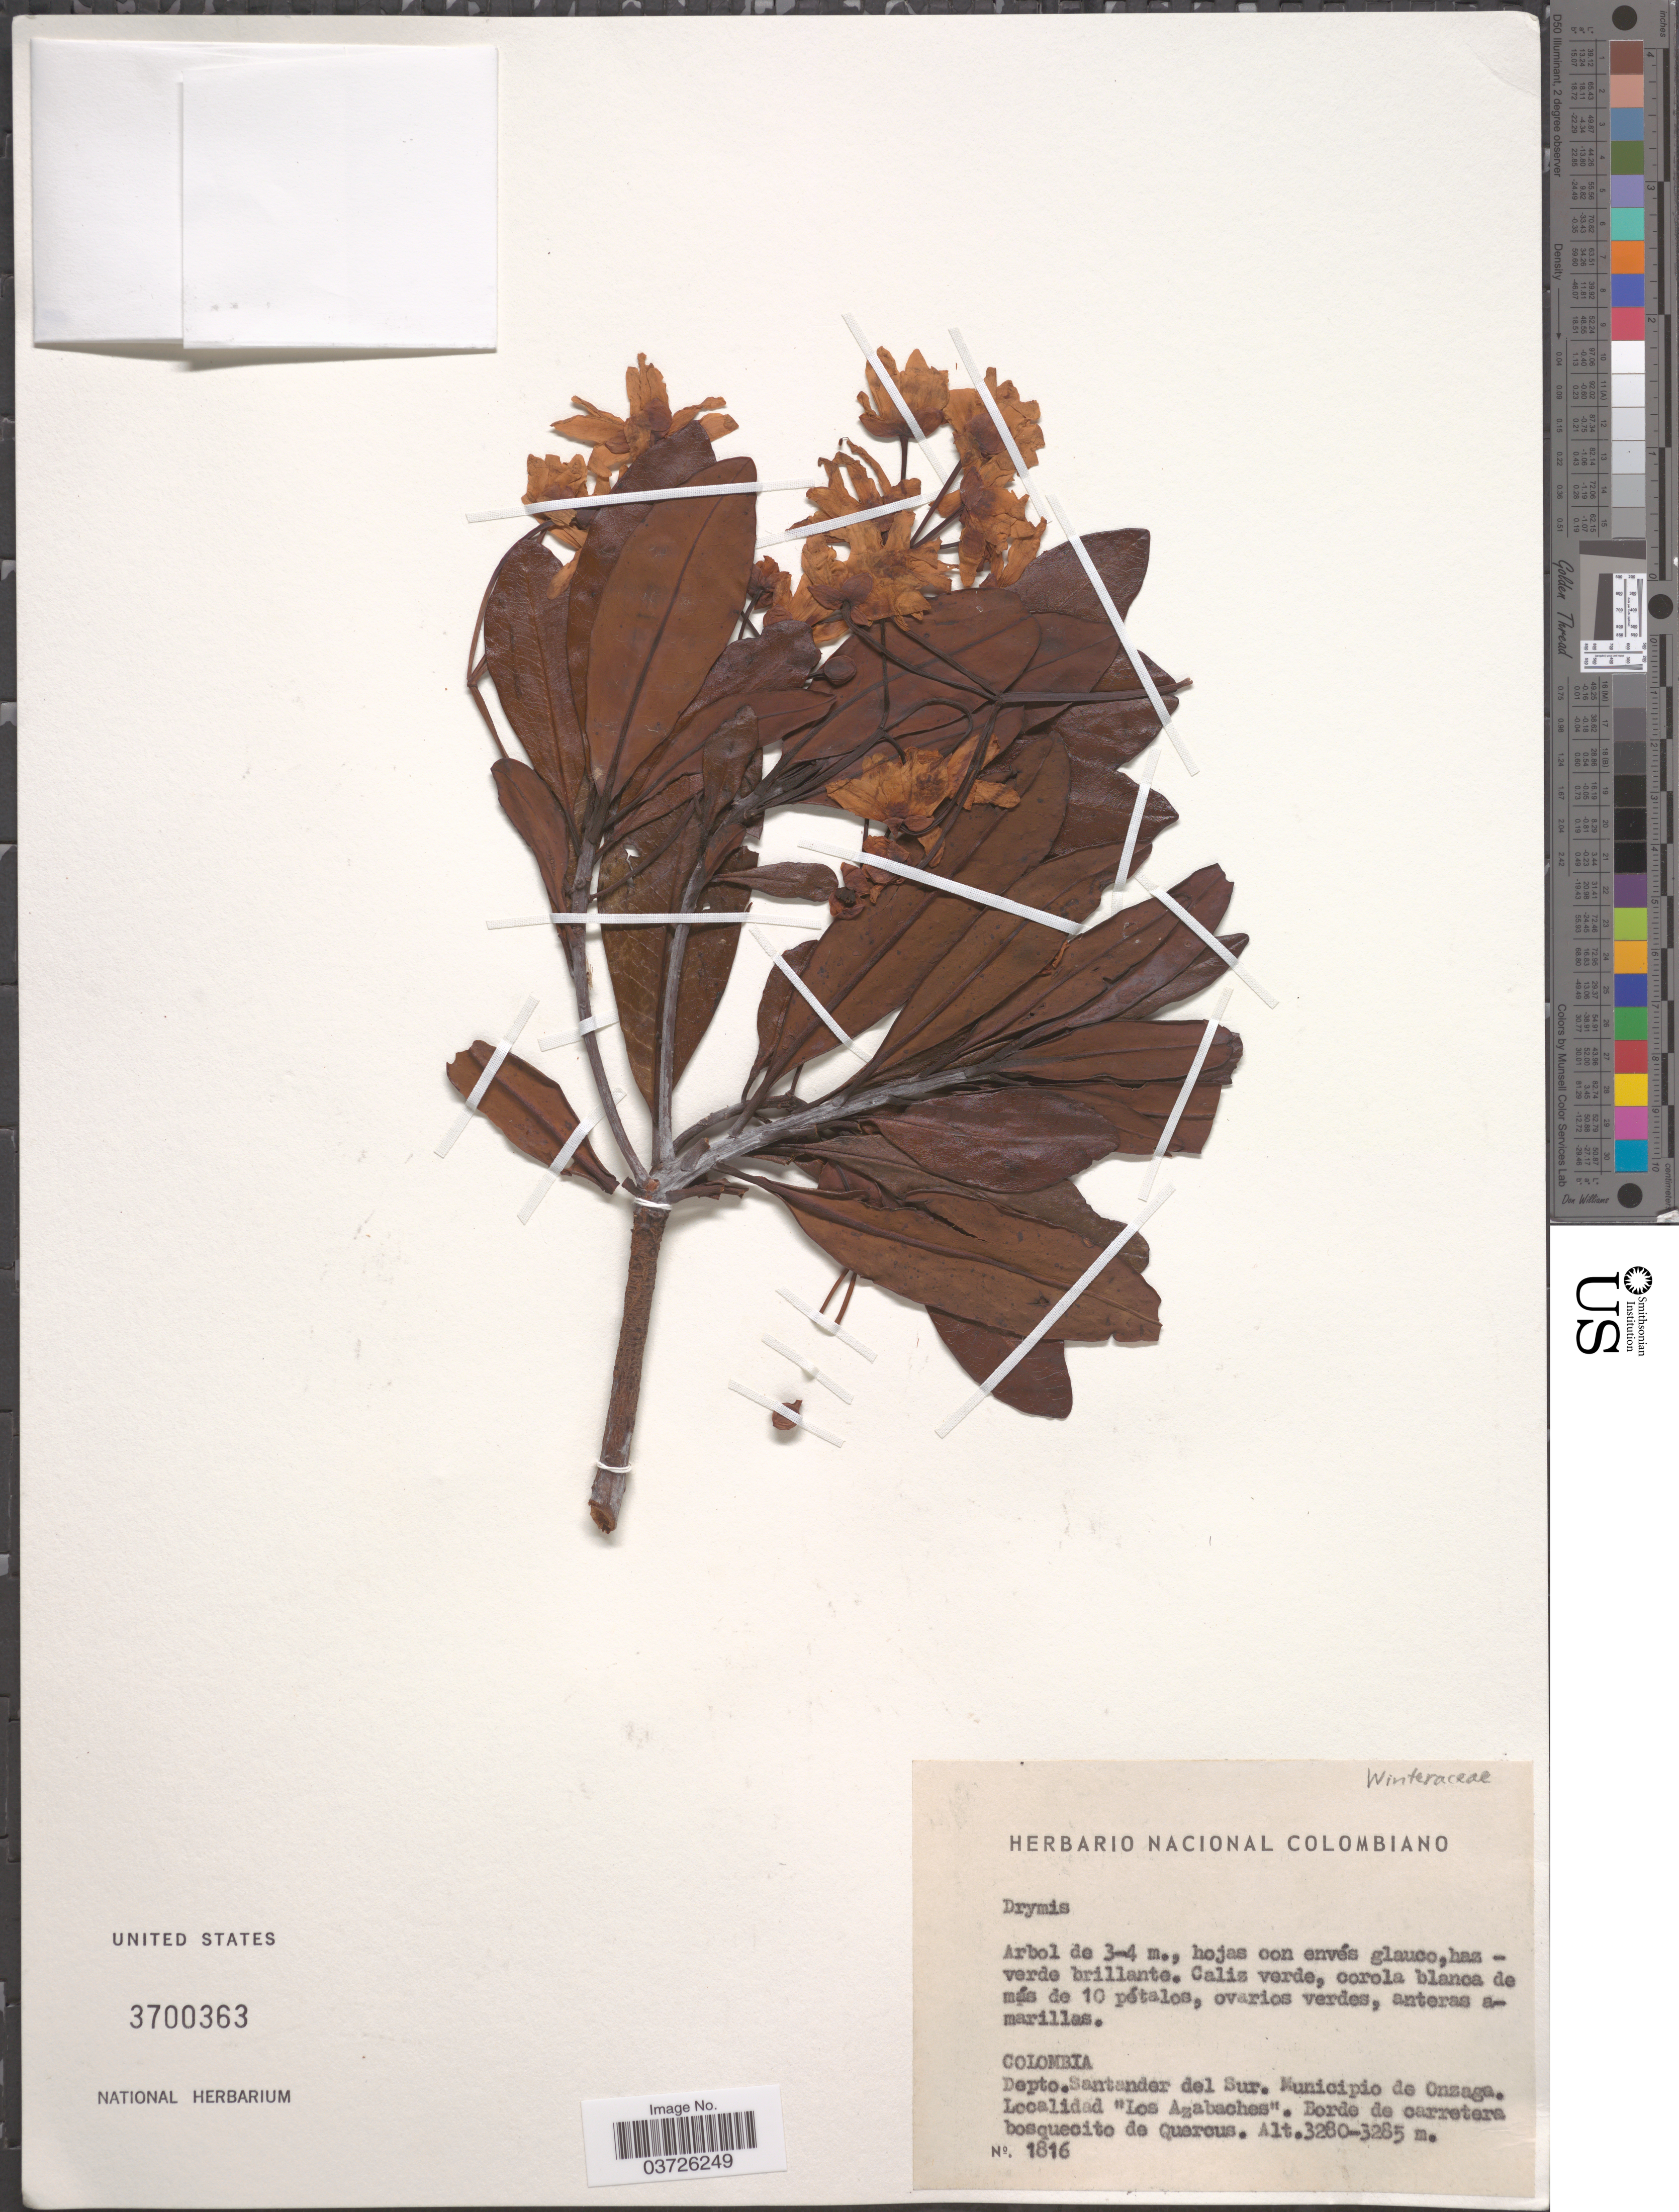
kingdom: Plantae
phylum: Tracheophyta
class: Magnoliopsida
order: Canellales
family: Winteraceae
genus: Drimys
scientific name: Drimys sp.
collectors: ex Herb. Nacional de Colombiano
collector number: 1816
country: Colombia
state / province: Santander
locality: Depto.Santander del Sur. Municipio de Onzaga. "Los Azabaches". Borde de carretera bosquecito de Quercus.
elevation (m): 3280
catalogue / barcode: US 3700363